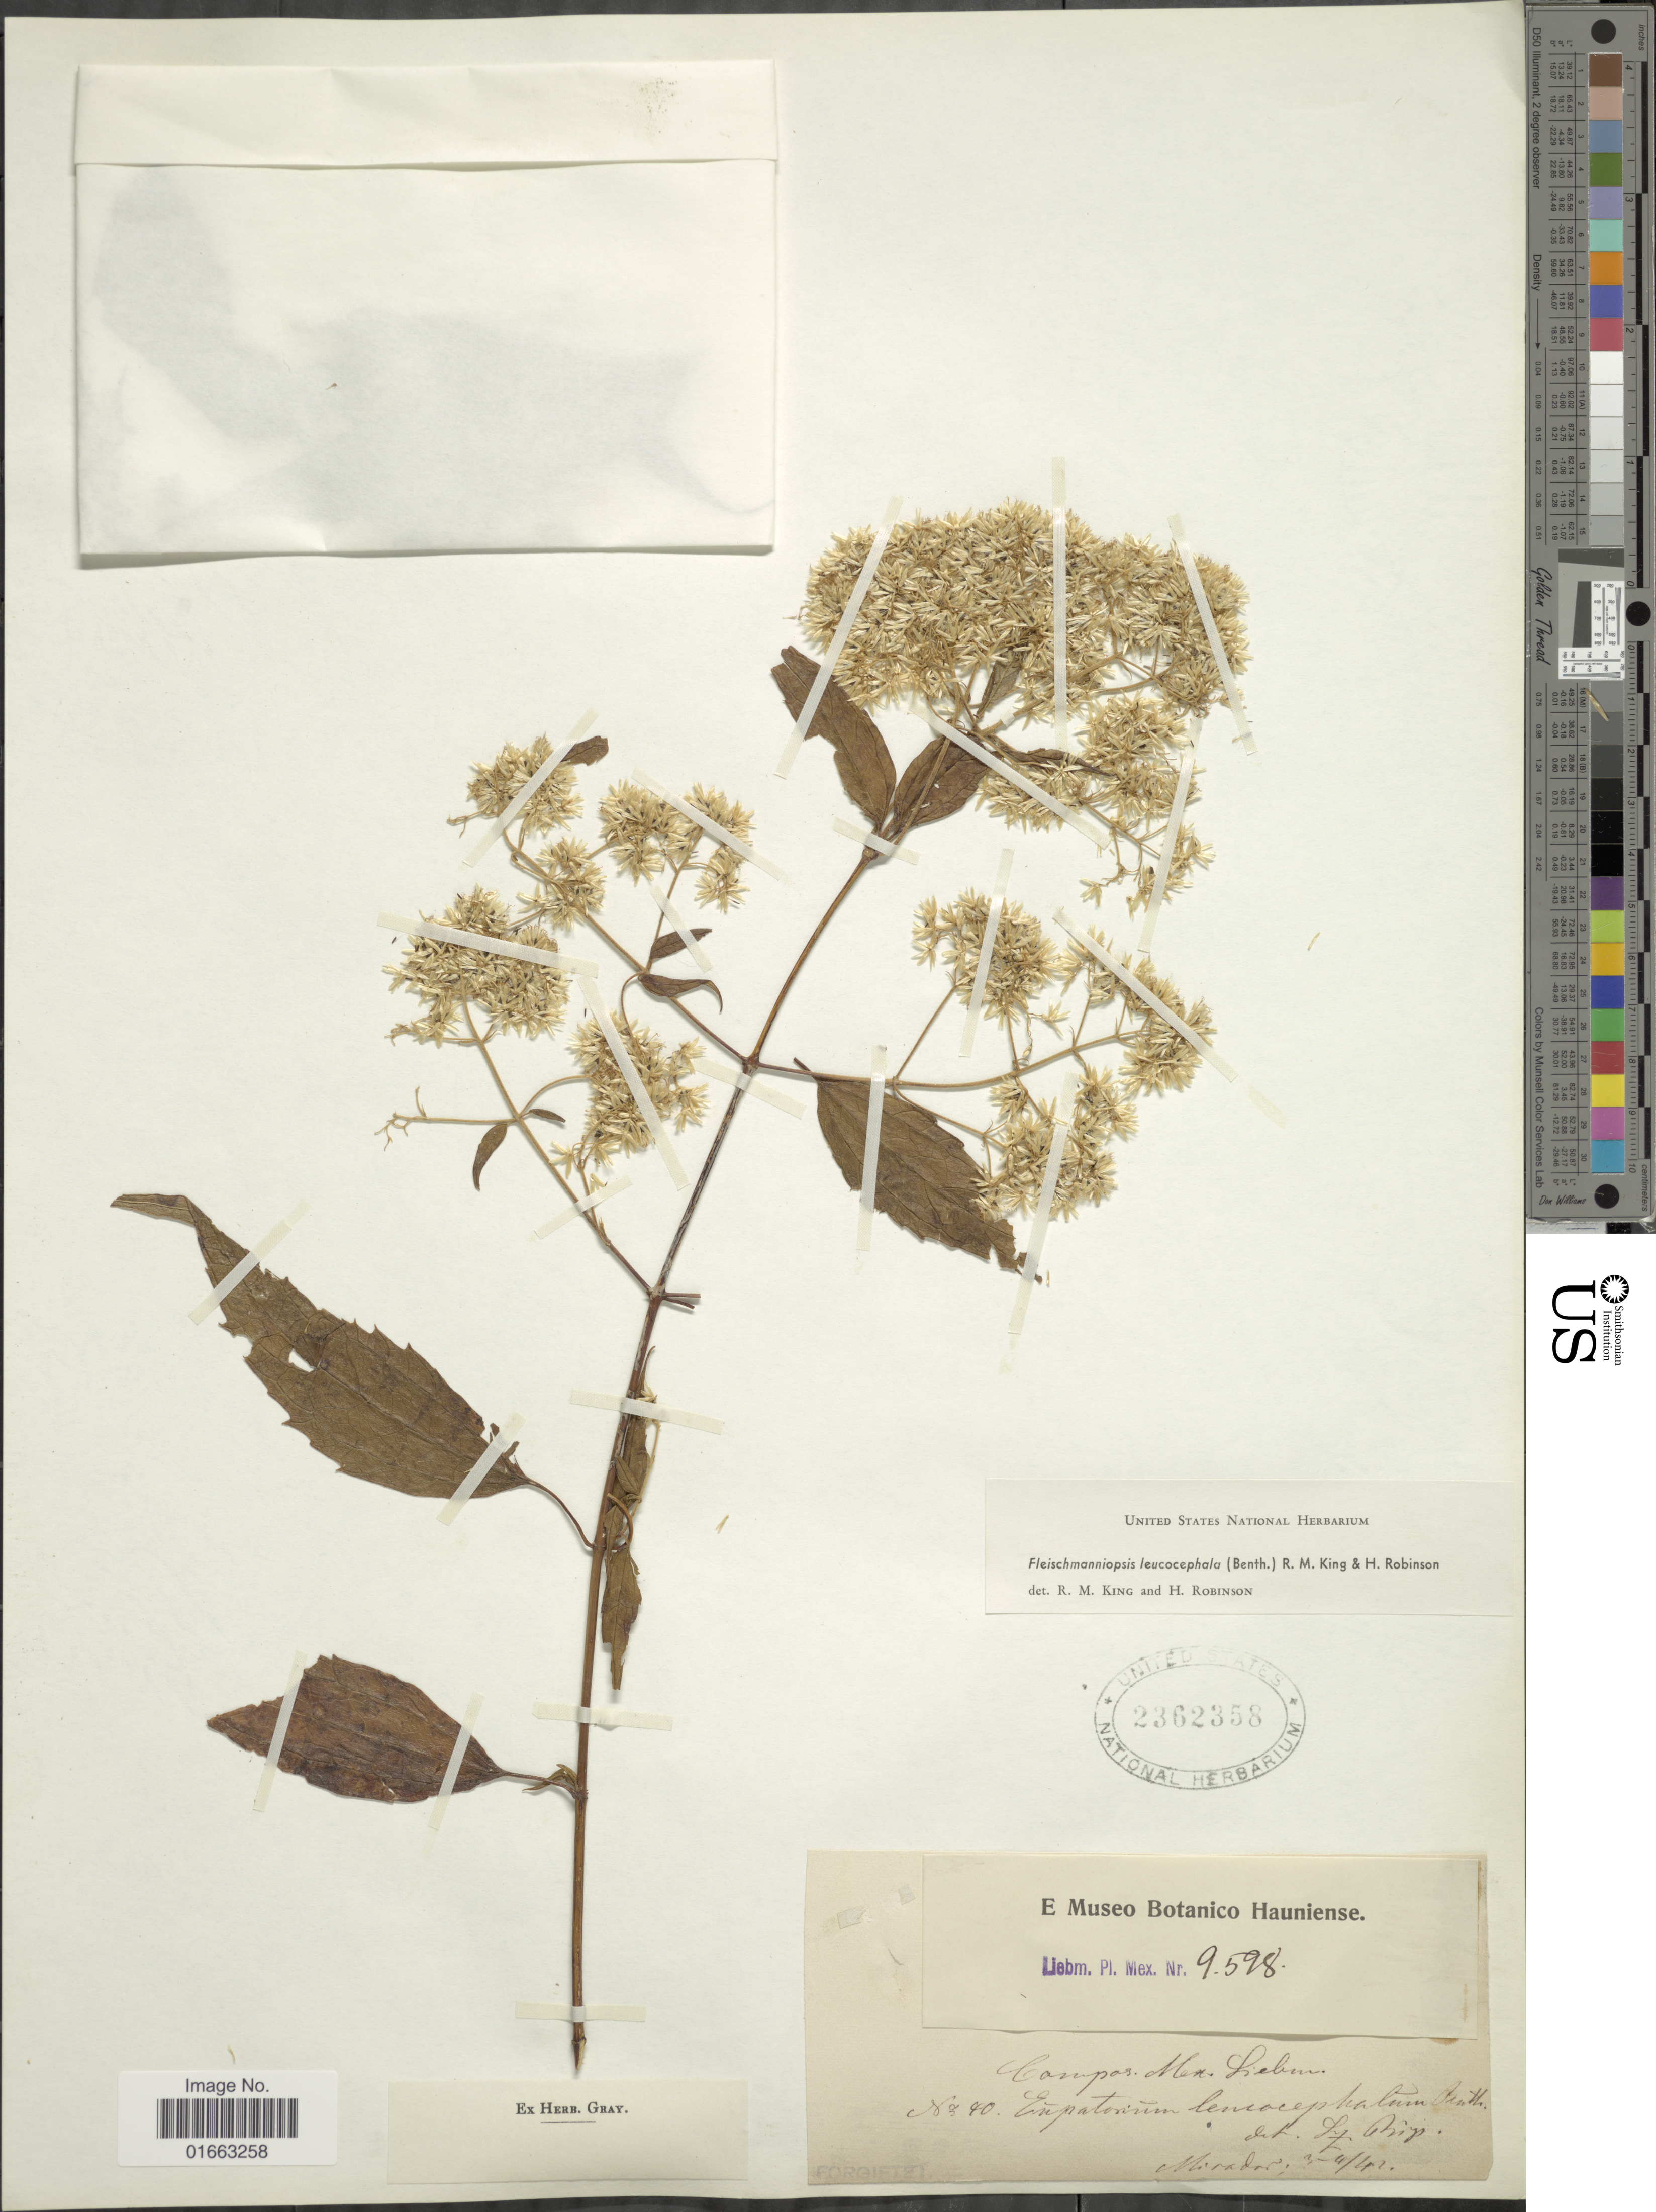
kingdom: Plantae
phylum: Tracheophyta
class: Magnoliopsida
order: Asterales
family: Asteraceae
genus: Fleischmanniopsis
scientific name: Fleischmanniopsis leucocephala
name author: (Benth.) R.M. King & H. Rob.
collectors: Liebmann, --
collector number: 9598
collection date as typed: Transcribed d/m/y: /3/42 to /4/42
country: Mexico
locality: Campos, Mirador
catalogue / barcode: US 2362358